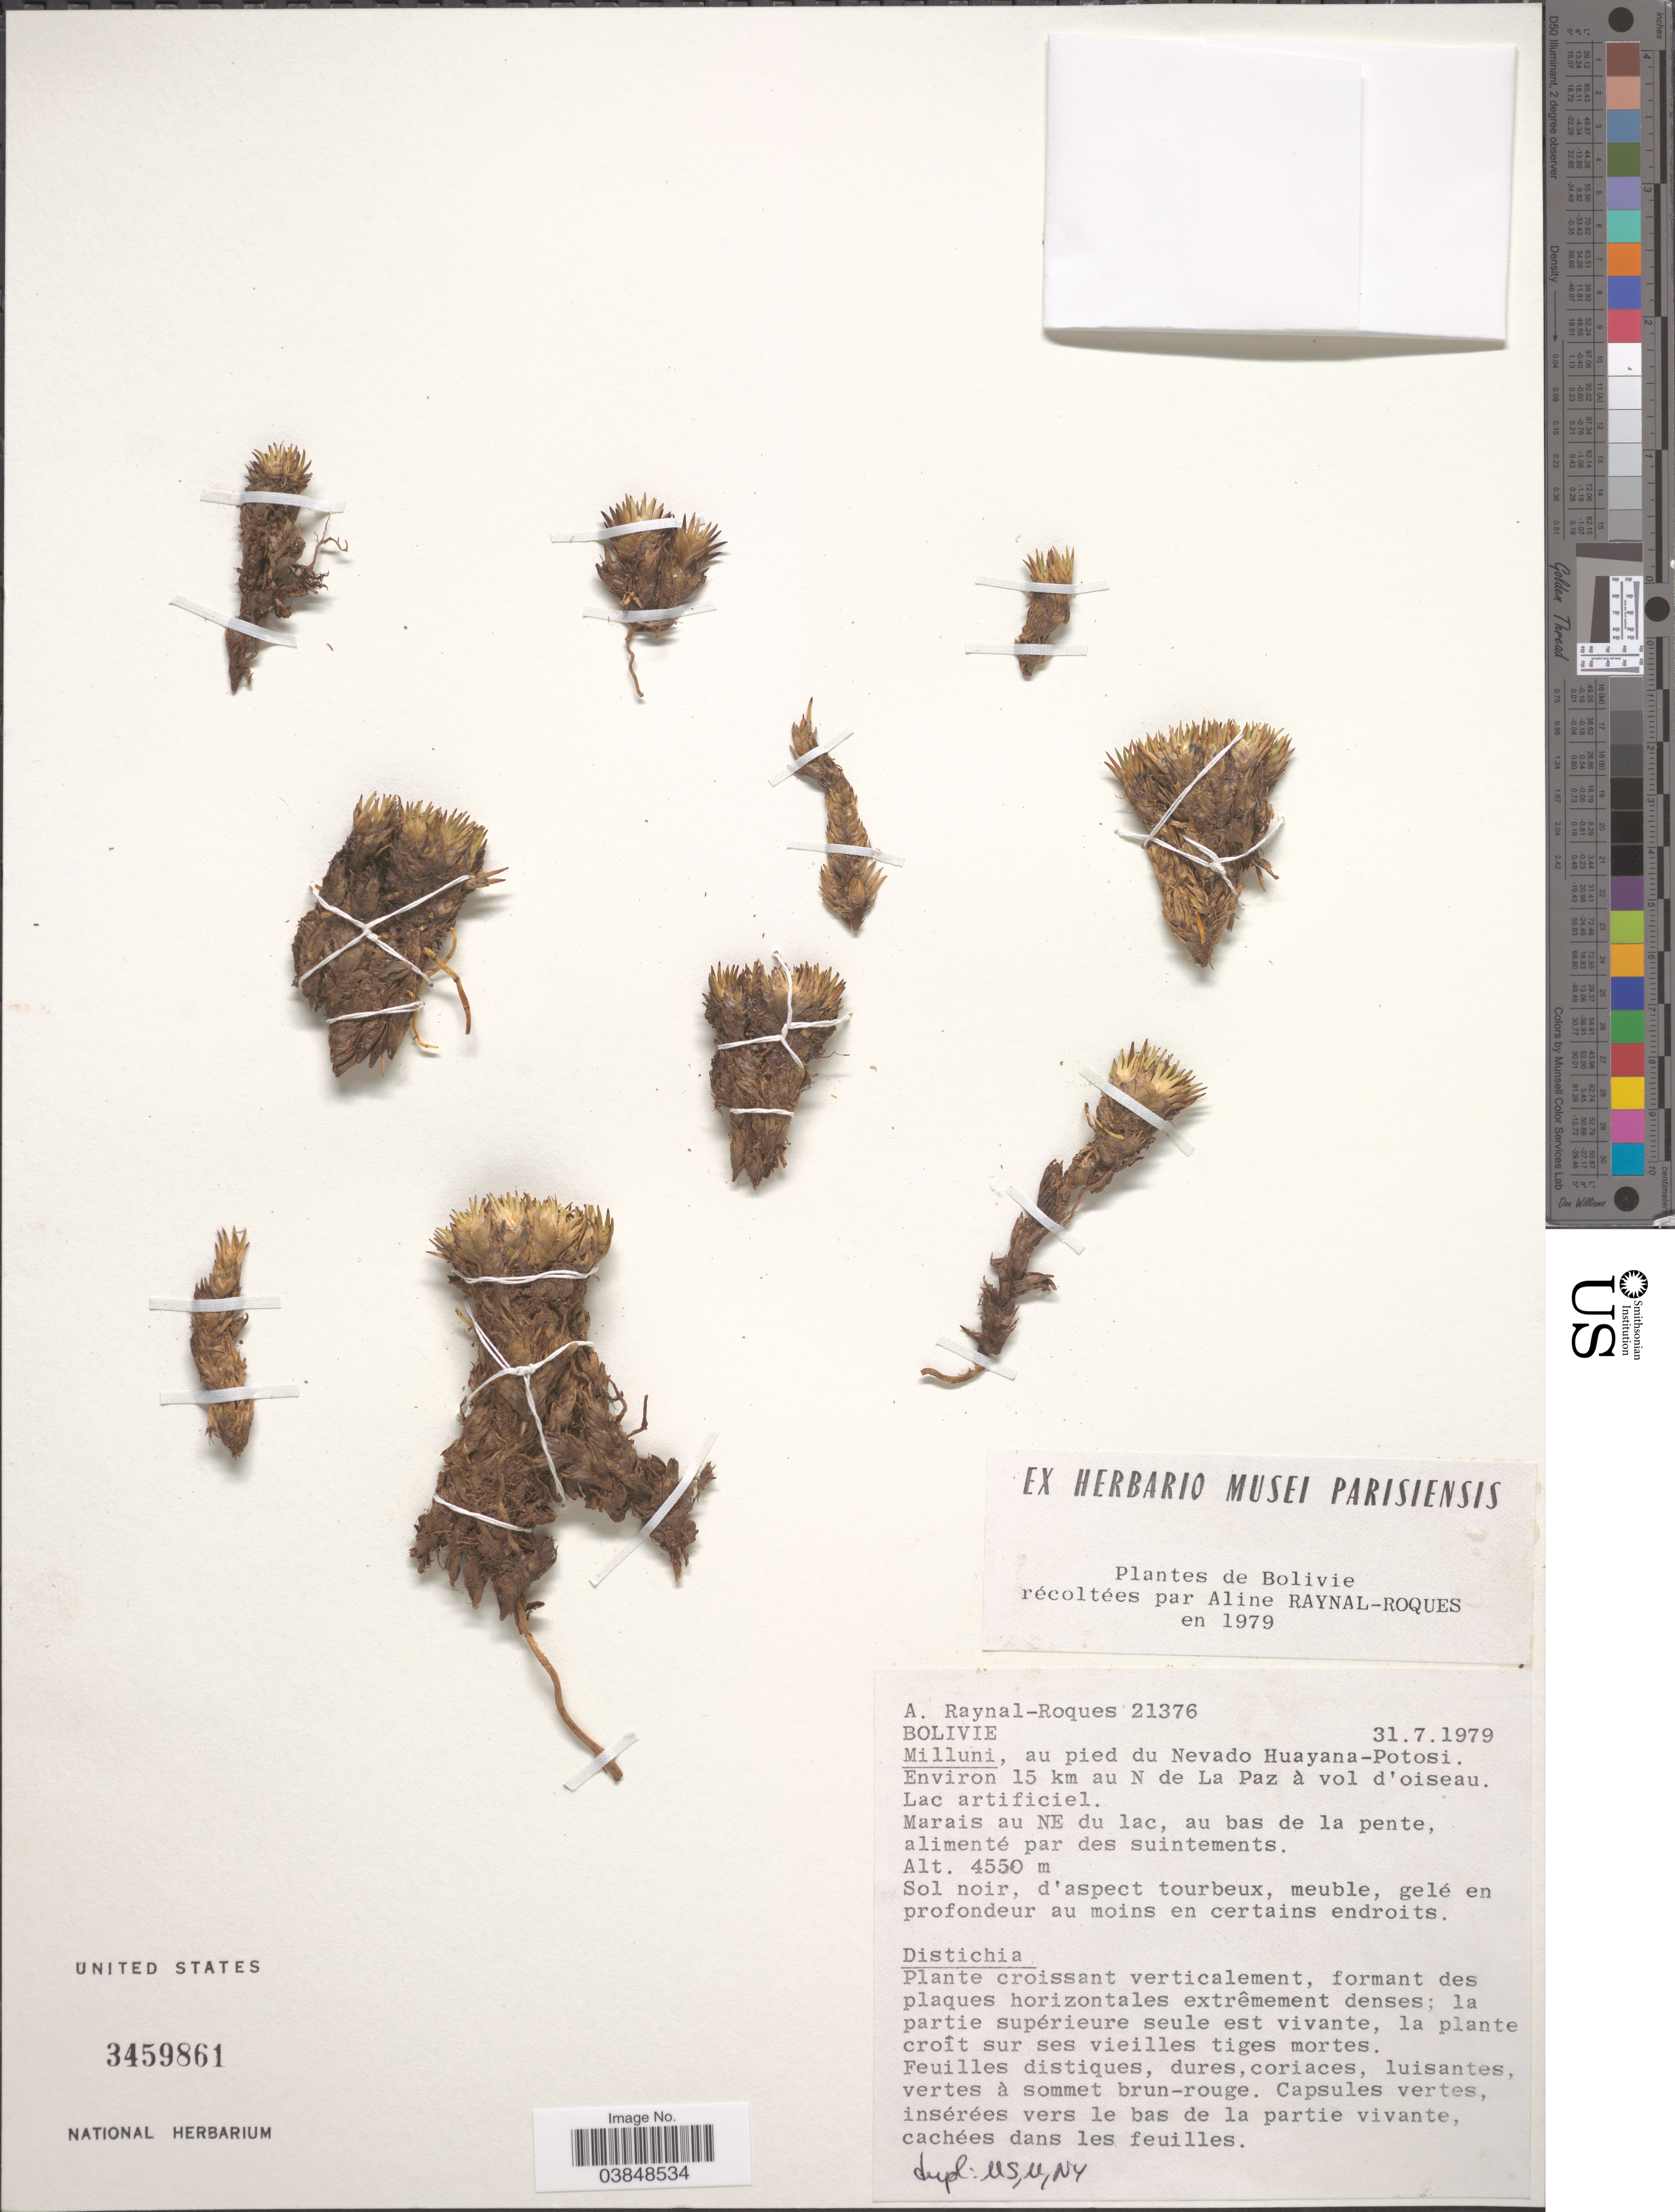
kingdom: Plantae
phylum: Tracheophyta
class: Liliopsida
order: Poales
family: Juncaceae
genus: Distichia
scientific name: Distichia sp.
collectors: A. M. Raynal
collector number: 21376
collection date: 1979-07-31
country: Bolivia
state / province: La Paz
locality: Milluni, au pied du Nevado Huayana-Potosi. Environ 15 km au N de La Paz à vol d' oiseau. Lac artificiel. Marais au NE du lac, au bas de la pente, alimenté par des suintements.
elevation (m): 4550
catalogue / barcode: US 3459861